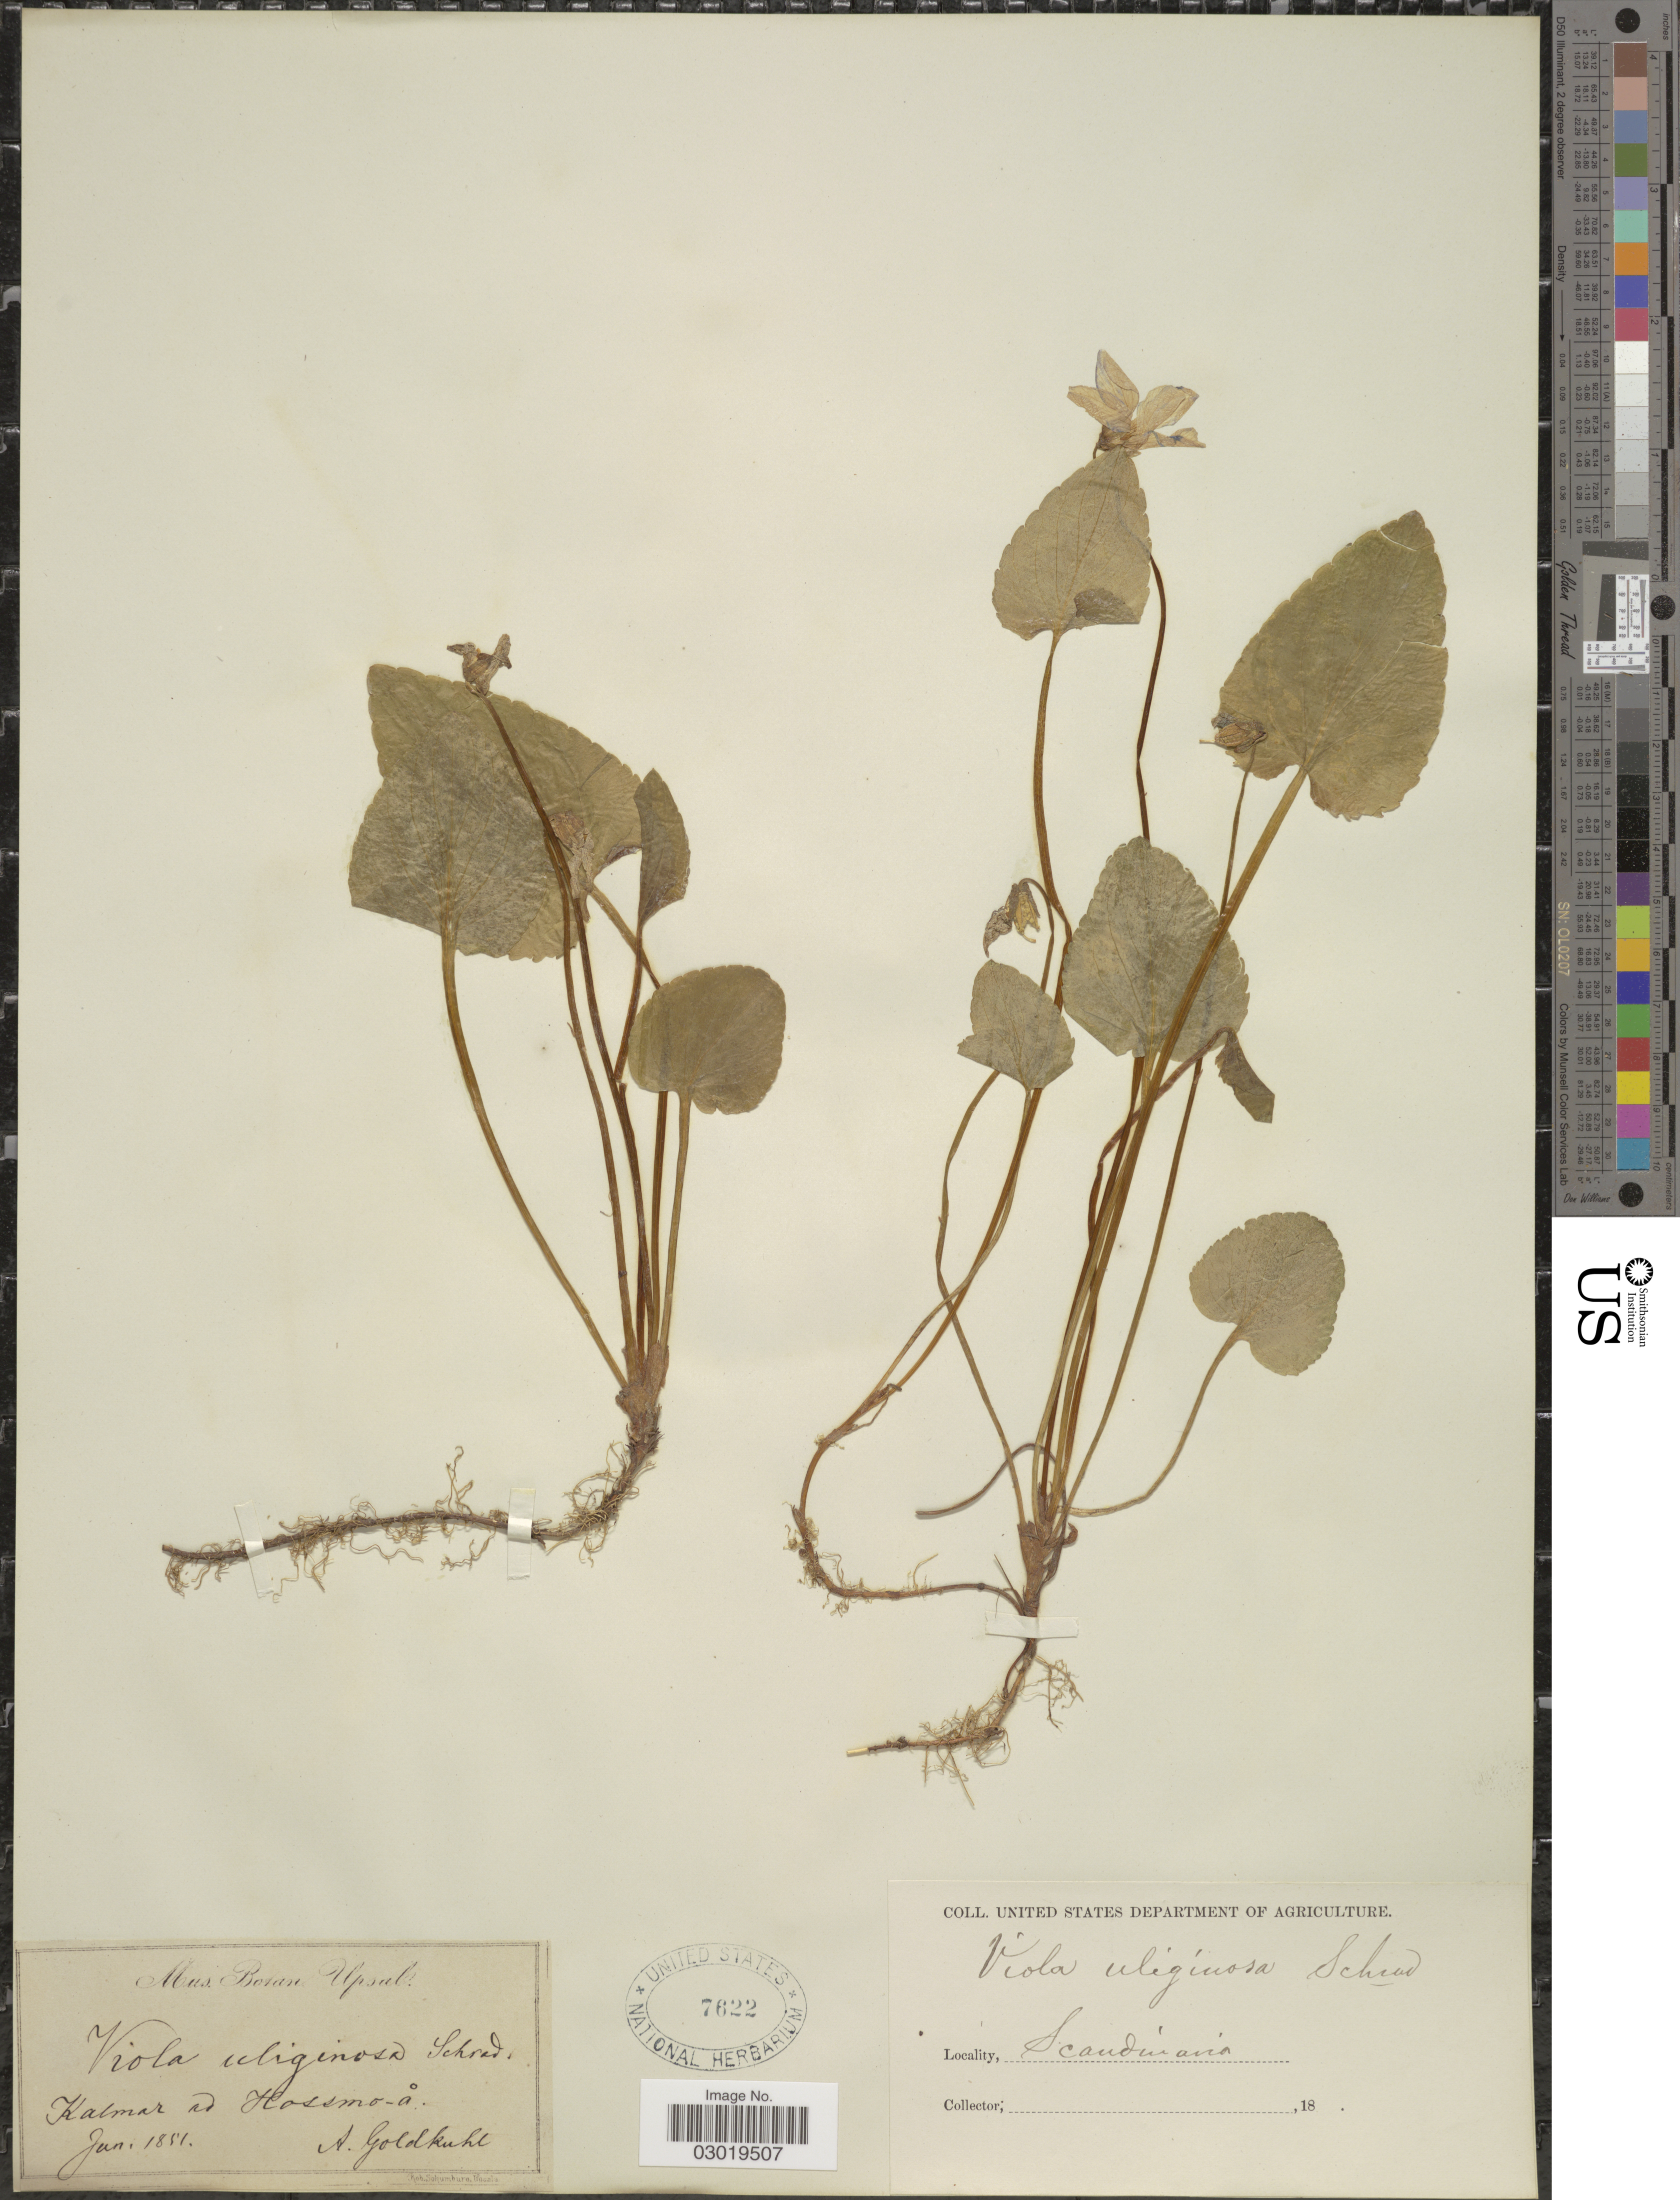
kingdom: Plantae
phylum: Tracheophyta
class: Magnoliopsida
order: Malpighiales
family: Violaceae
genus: Viola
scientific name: Viola uliginosa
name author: Besser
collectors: A. Goldkuhl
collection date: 1851-06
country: Sweden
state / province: Kalmar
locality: Kalmar ad Hossmo-a.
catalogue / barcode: US 7622